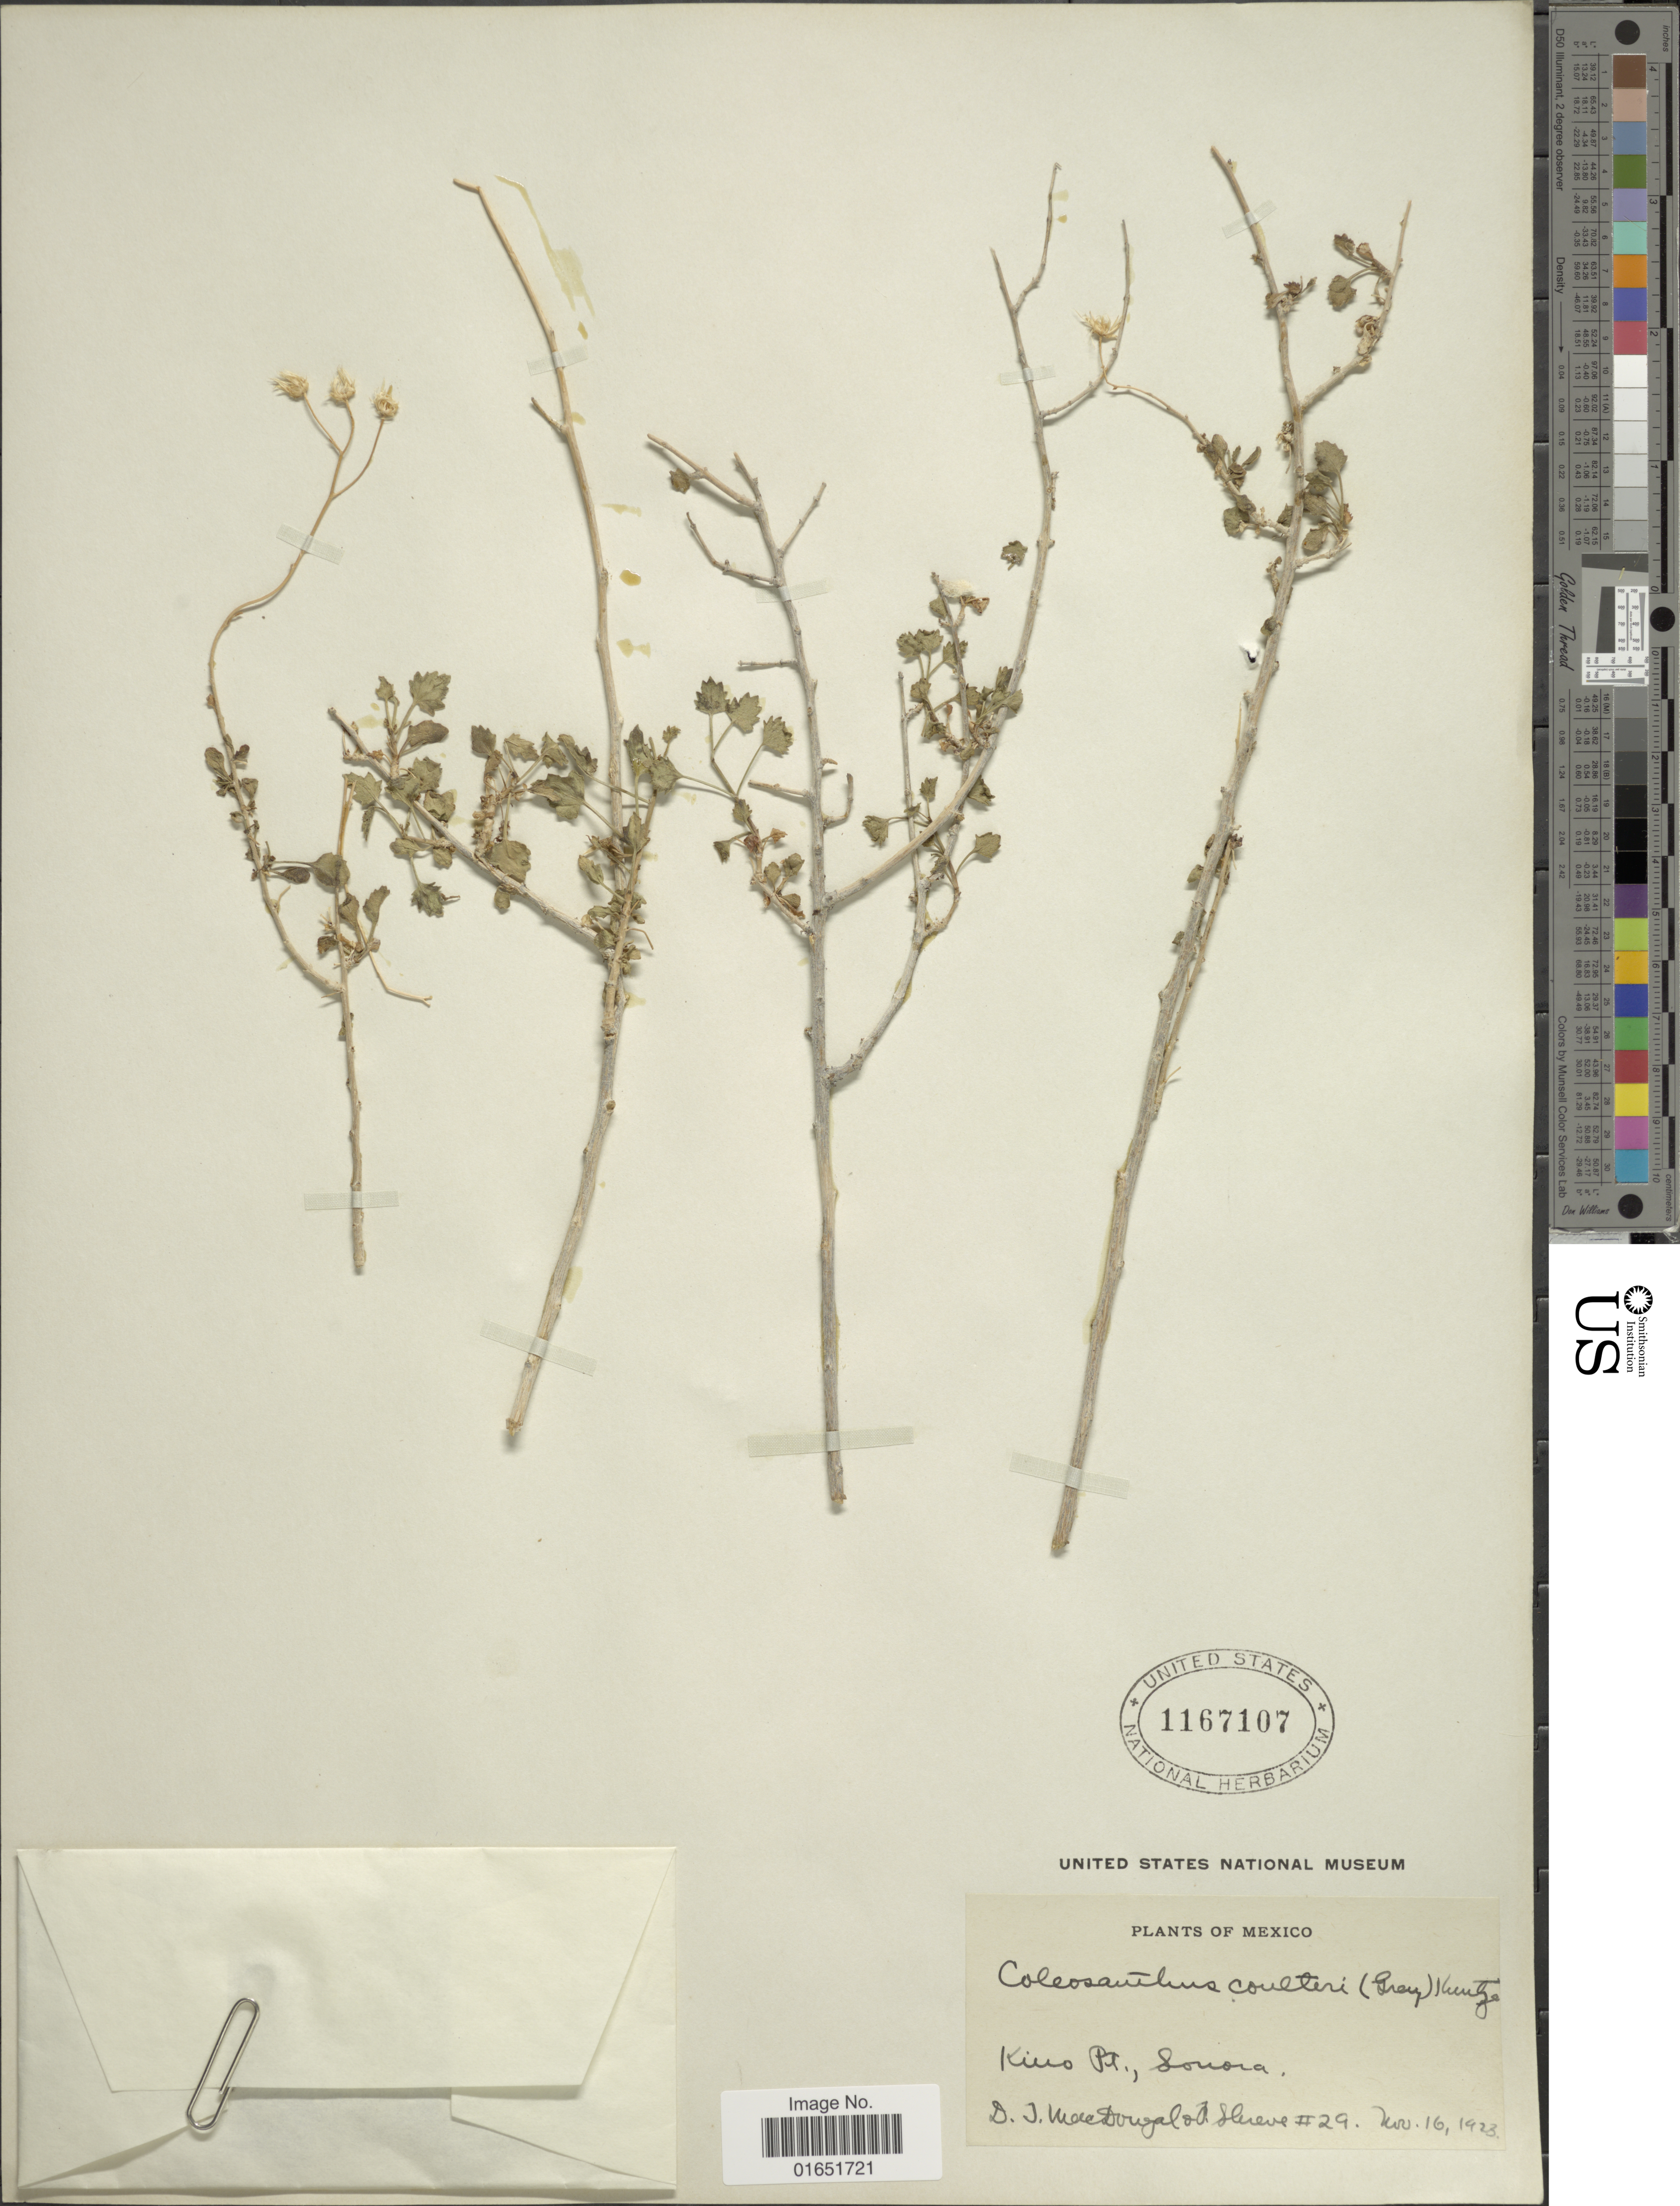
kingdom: Plantae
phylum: Tracheophyta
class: Magnoliopsida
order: Asterales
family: Asteraceae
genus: Brickellia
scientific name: Brickellia coulteri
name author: A. Gray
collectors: D. T. MacDougal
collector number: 29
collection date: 1923-11-16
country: Mexico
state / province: Sonora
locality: Kino Pt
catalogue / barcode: US 1167107